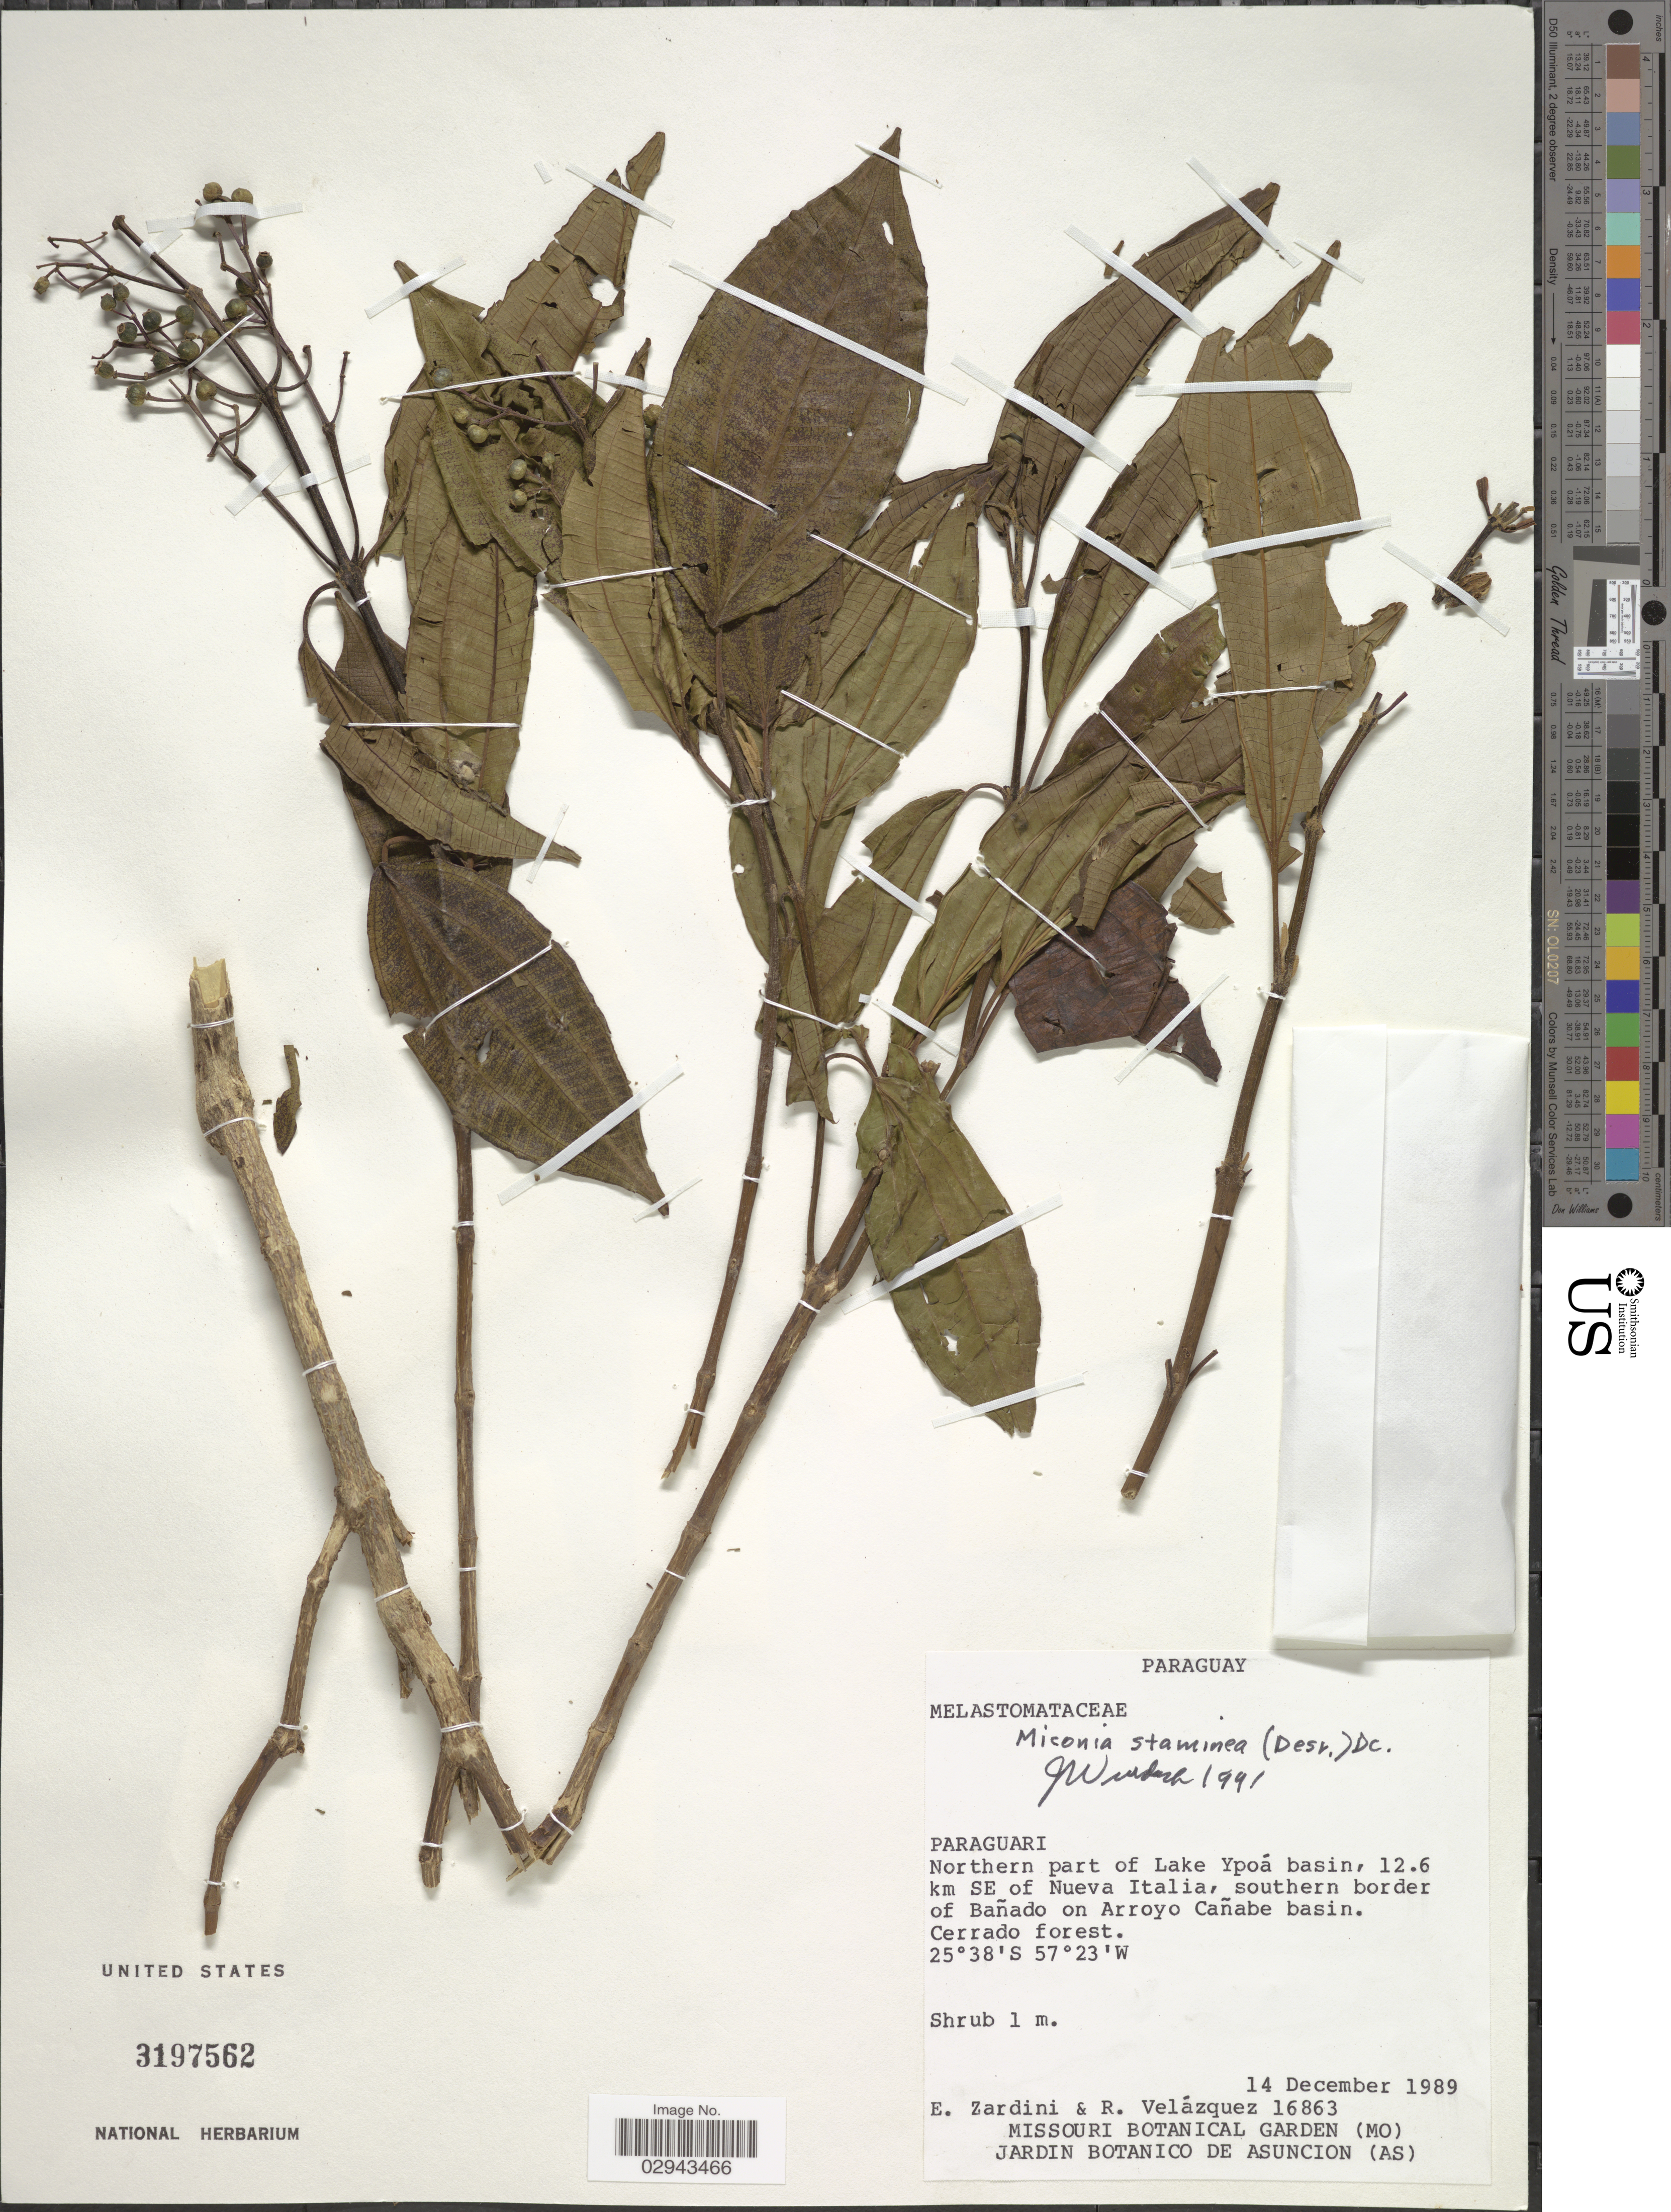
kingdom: Plantae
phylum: Tracheophyta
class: Magnoliopsida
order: Myrtales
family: Melastomataceae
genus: Miconia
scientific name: Miconia staminea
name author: DC.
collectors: E. Zardini & R. Velázquez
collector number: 16863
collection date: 1989-12-14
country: Paraguay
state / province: Paraguari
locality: Northern part of Lake Ypoá basin, 12.6 km SE of Nueva Italia, southern border of Bañado on Arroyo Cañabe basin.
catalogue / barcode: US 3197562